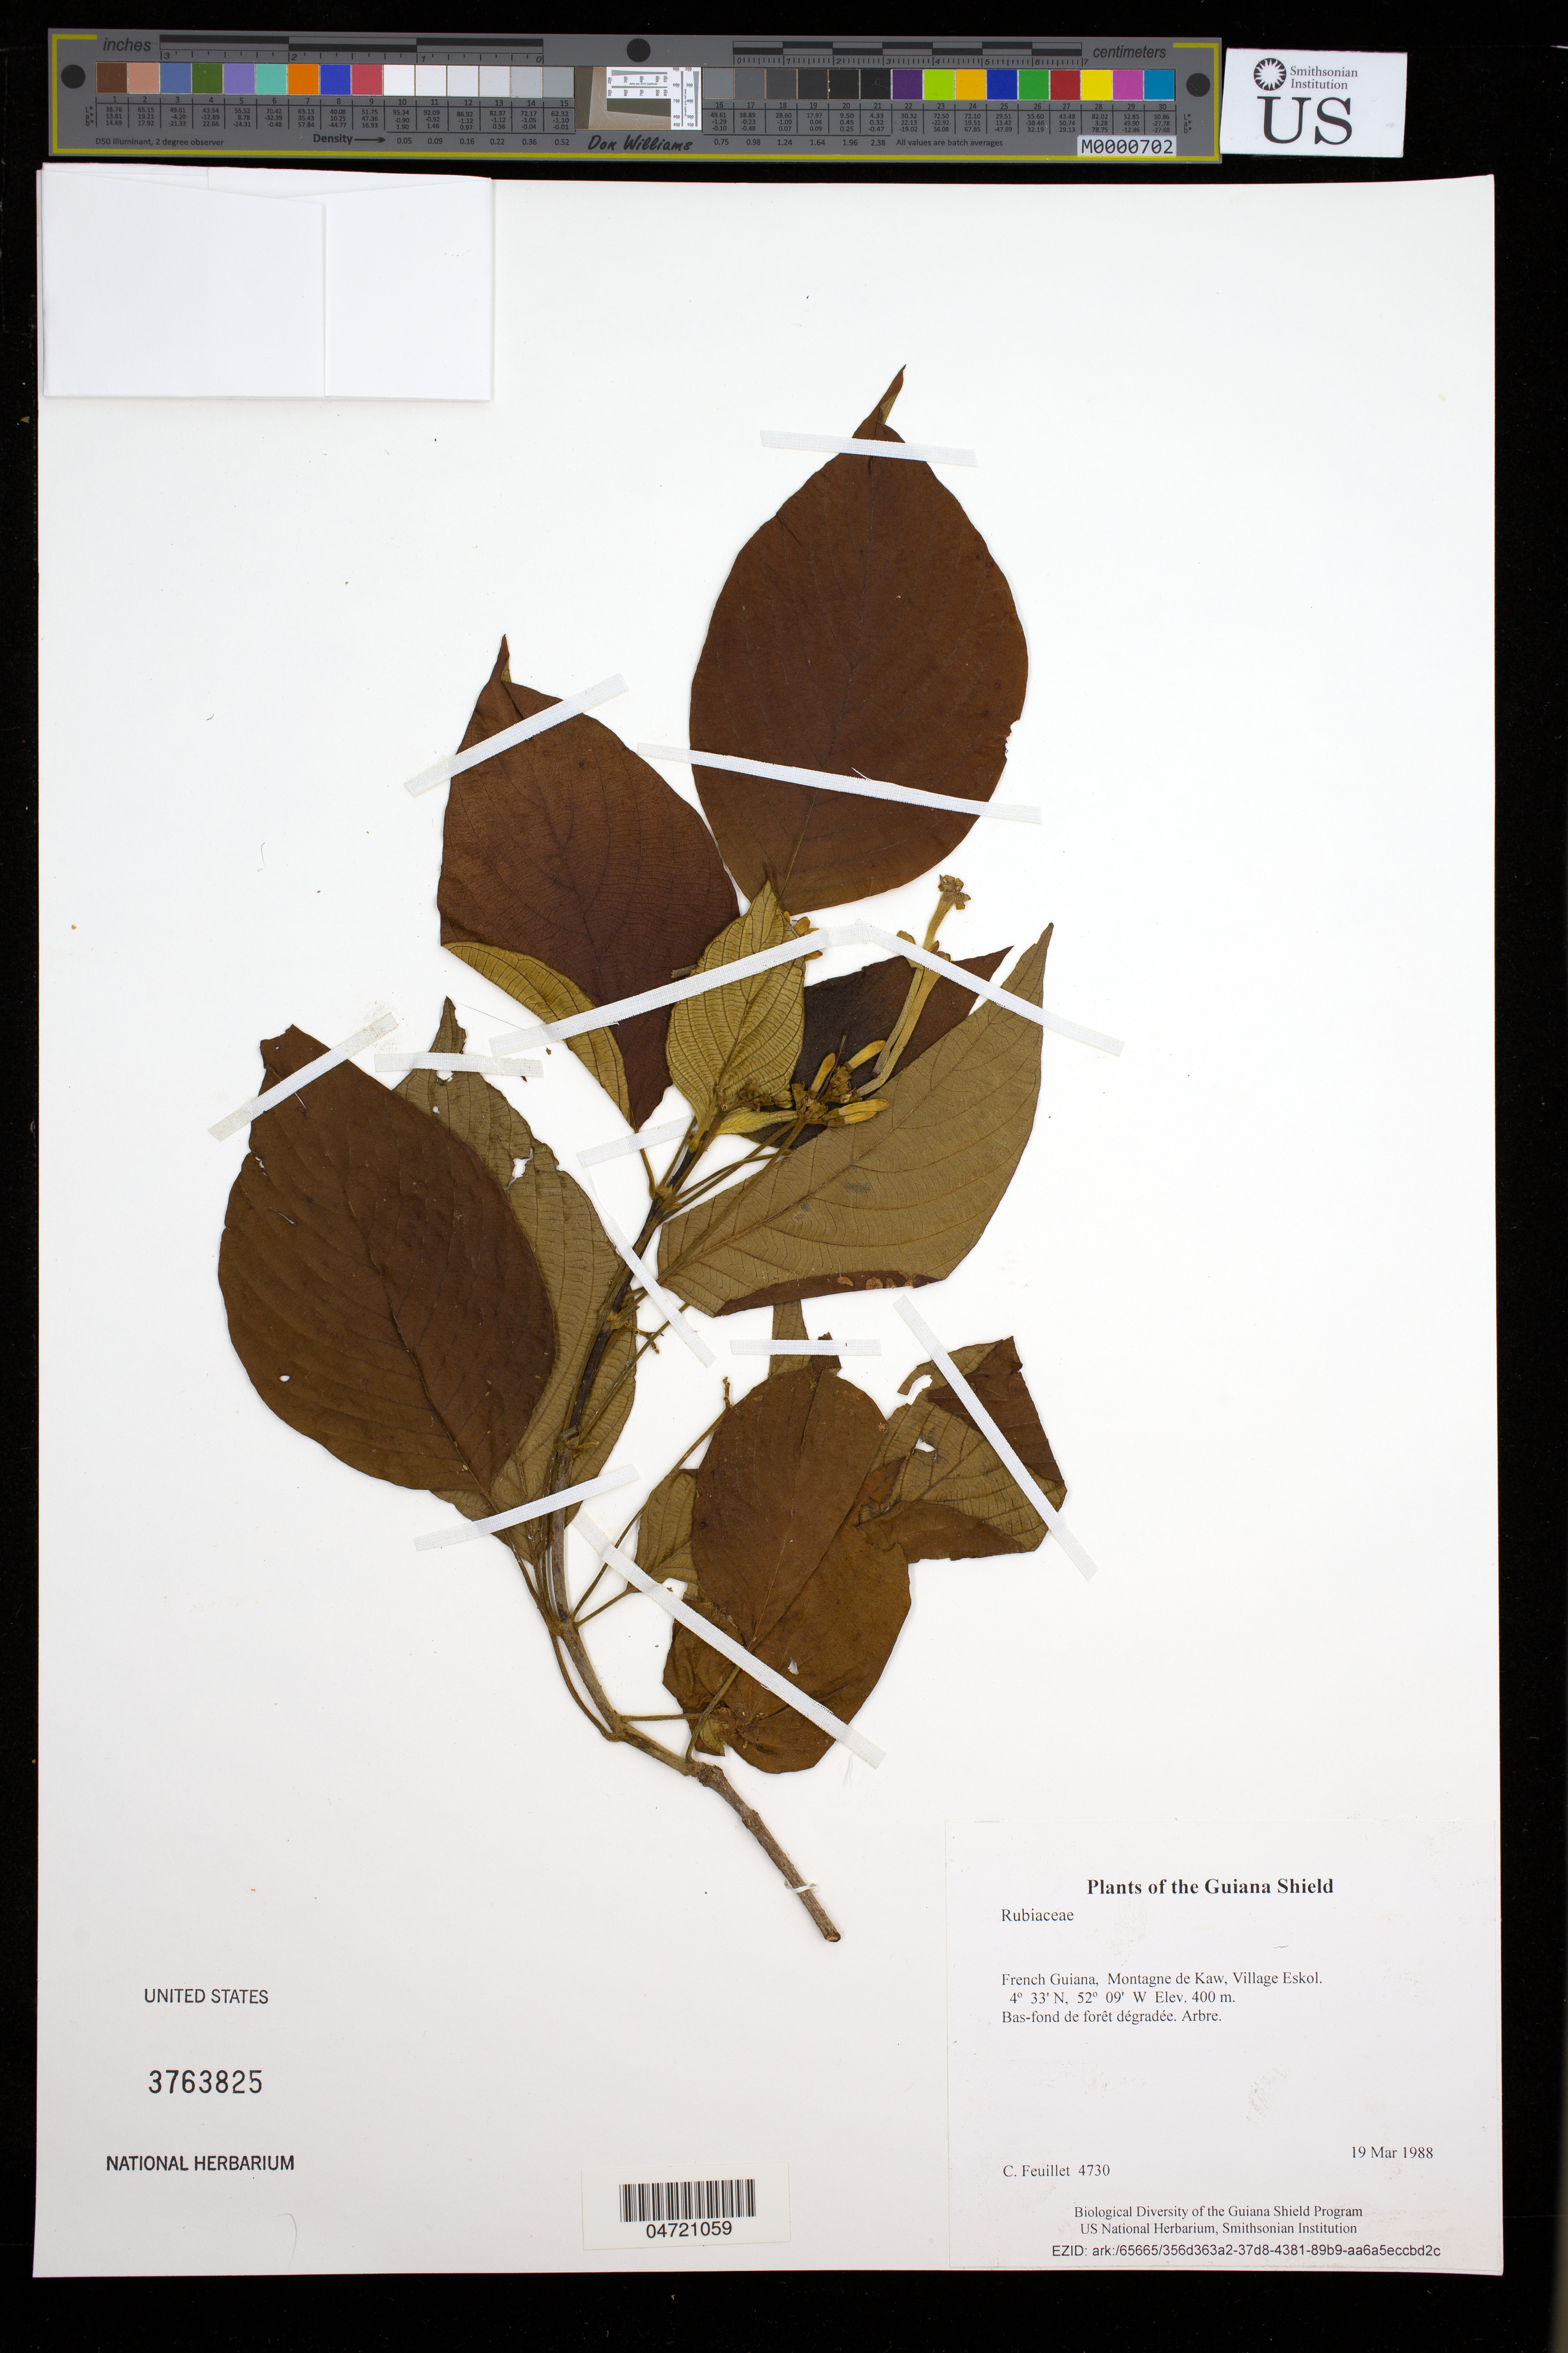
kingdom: Plantae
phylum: Tracheophyta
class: Magnoliopsida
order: Gentianales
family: Rubiaceae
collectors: C. Feuillet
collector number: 4730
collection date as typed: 19 Mar 1988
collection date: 1988-03-19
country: French Guiana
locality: Montagne de Kaw, Village Eskol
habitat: Bas-fond de forêt dégradée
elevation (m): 400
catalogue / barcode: US 3763825